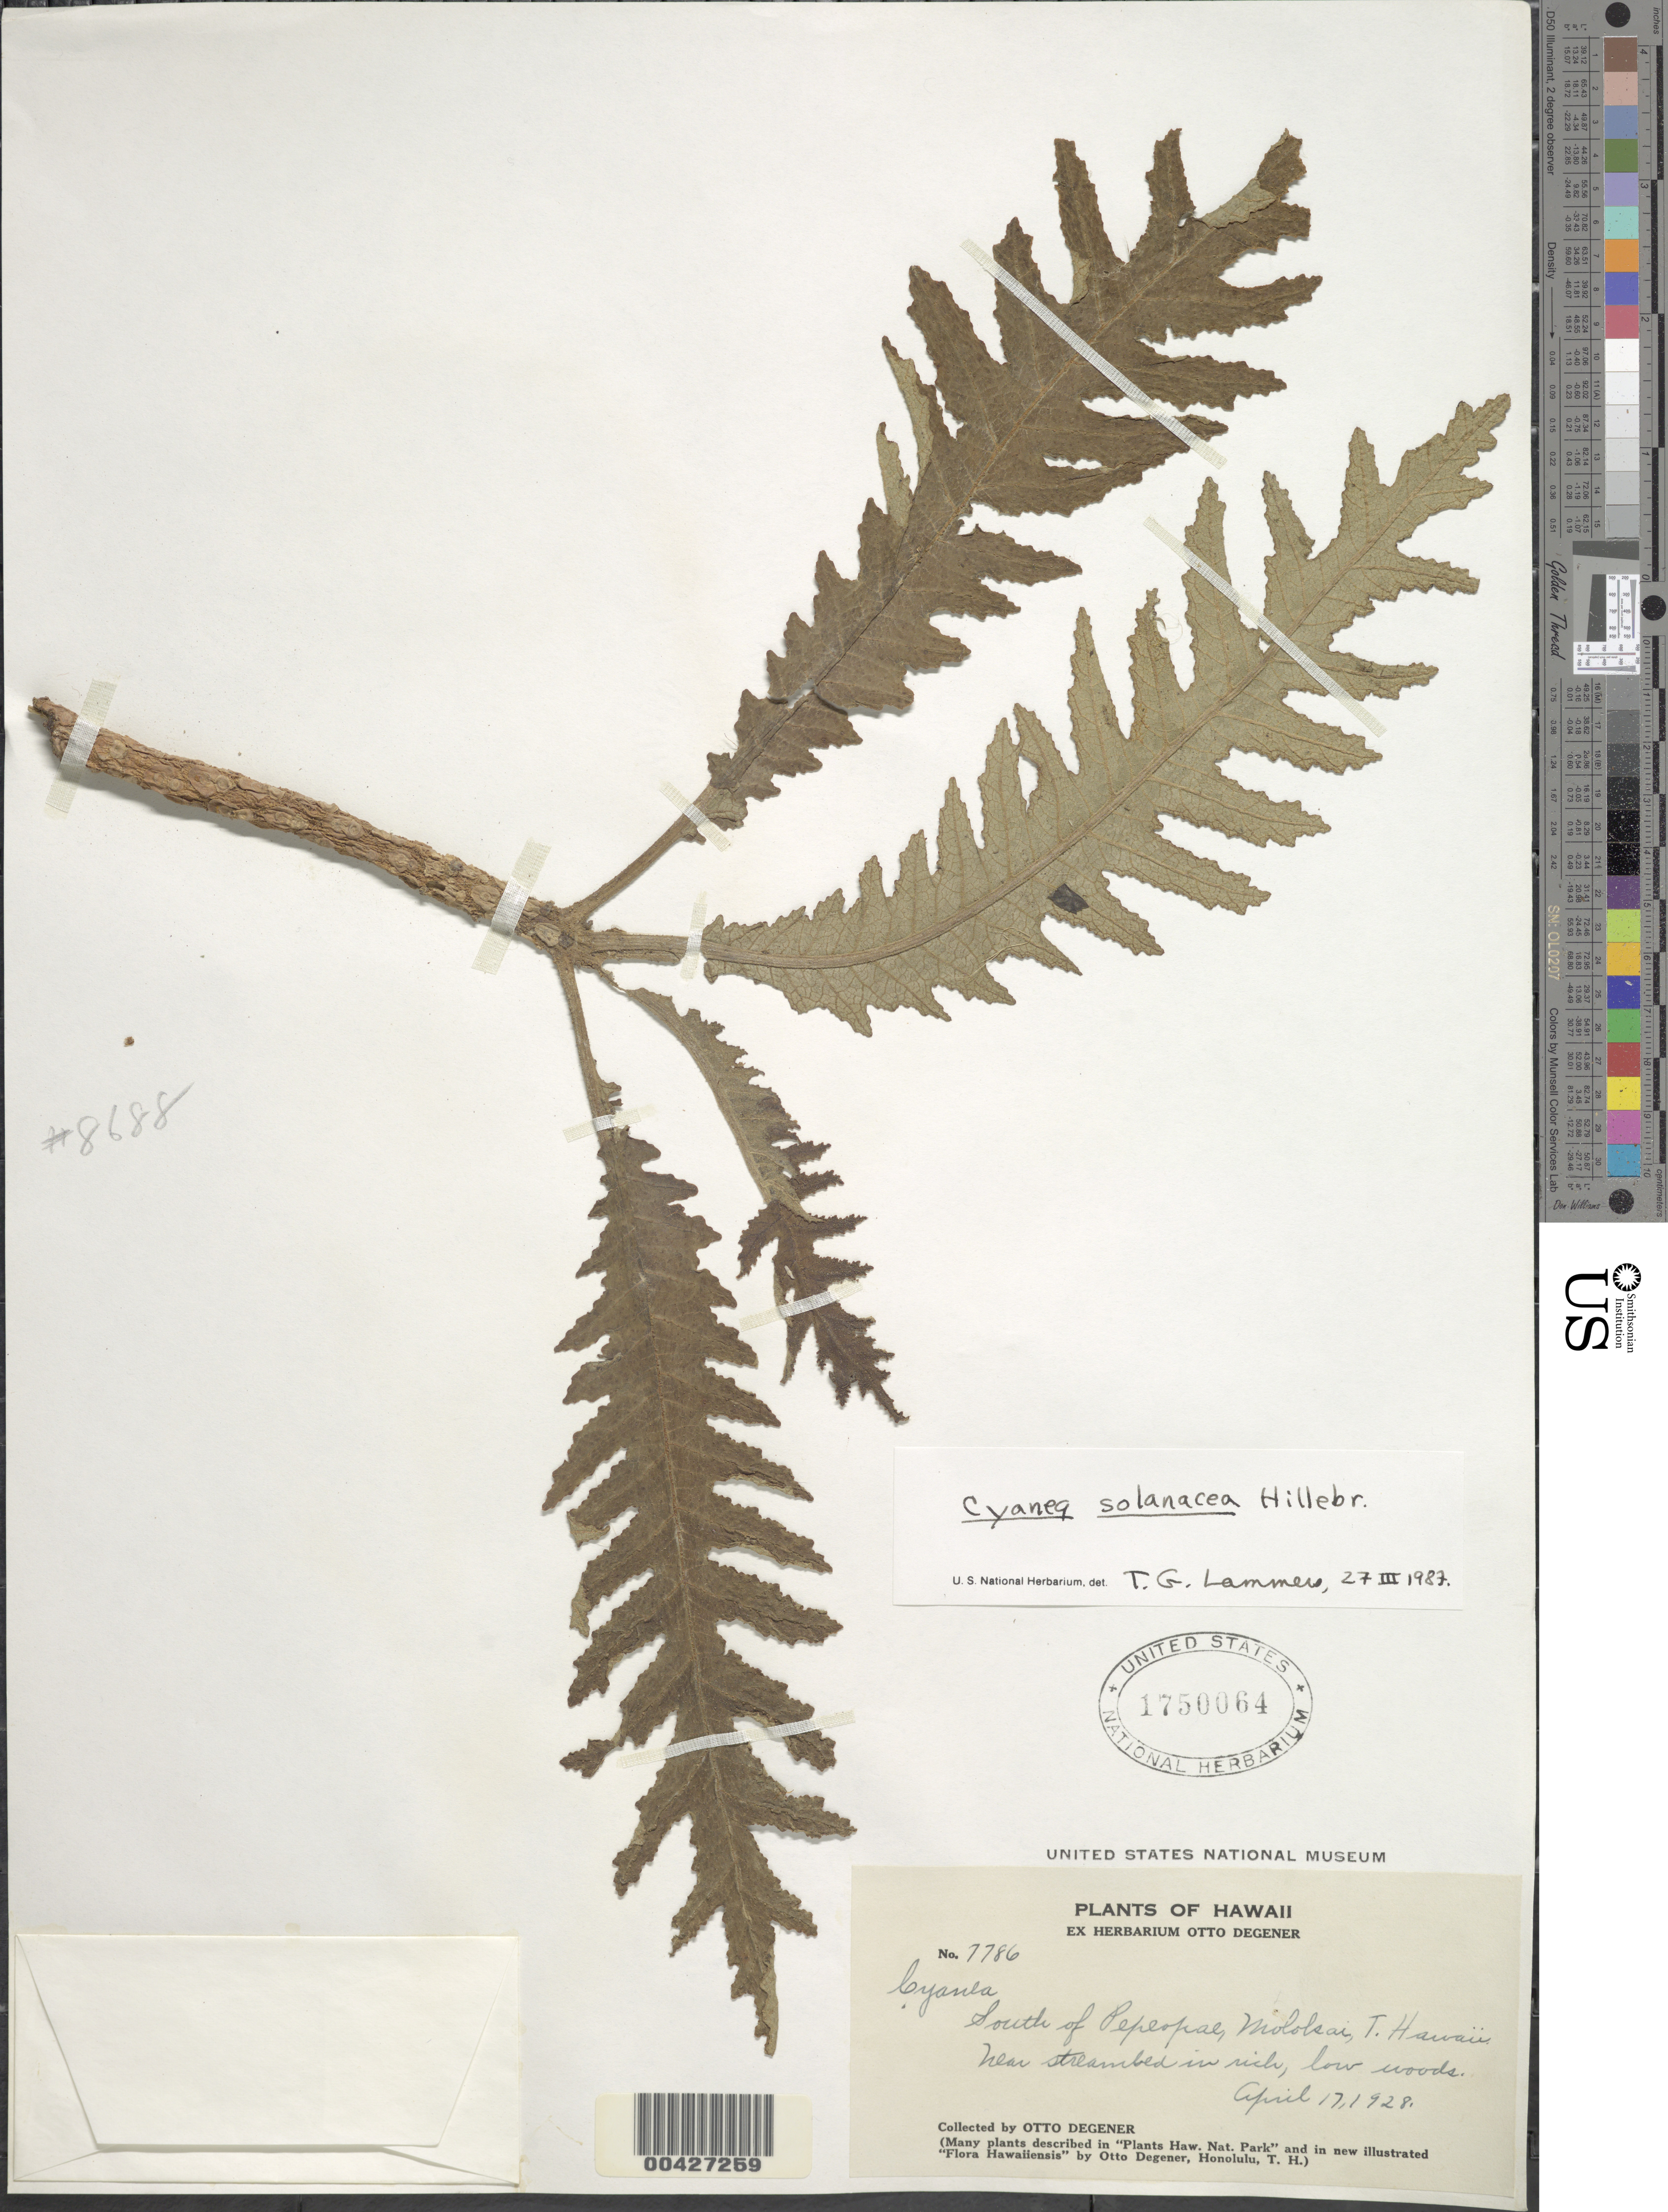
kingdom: Plantae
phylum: Tracheophyta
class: Magnoliopsida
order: Asterales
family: Campanulaceae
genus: Cyanea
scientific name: Cyanea solanacea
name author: Hillebr.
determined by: Lammers, T. G.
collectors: O. Degener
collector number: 7786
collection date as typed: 17 Apr 1928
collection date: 1928-04-17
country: United States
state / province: Hawaii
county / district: Maui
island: Moloka'i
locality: S of Pepeopae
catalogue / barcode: US 1750064